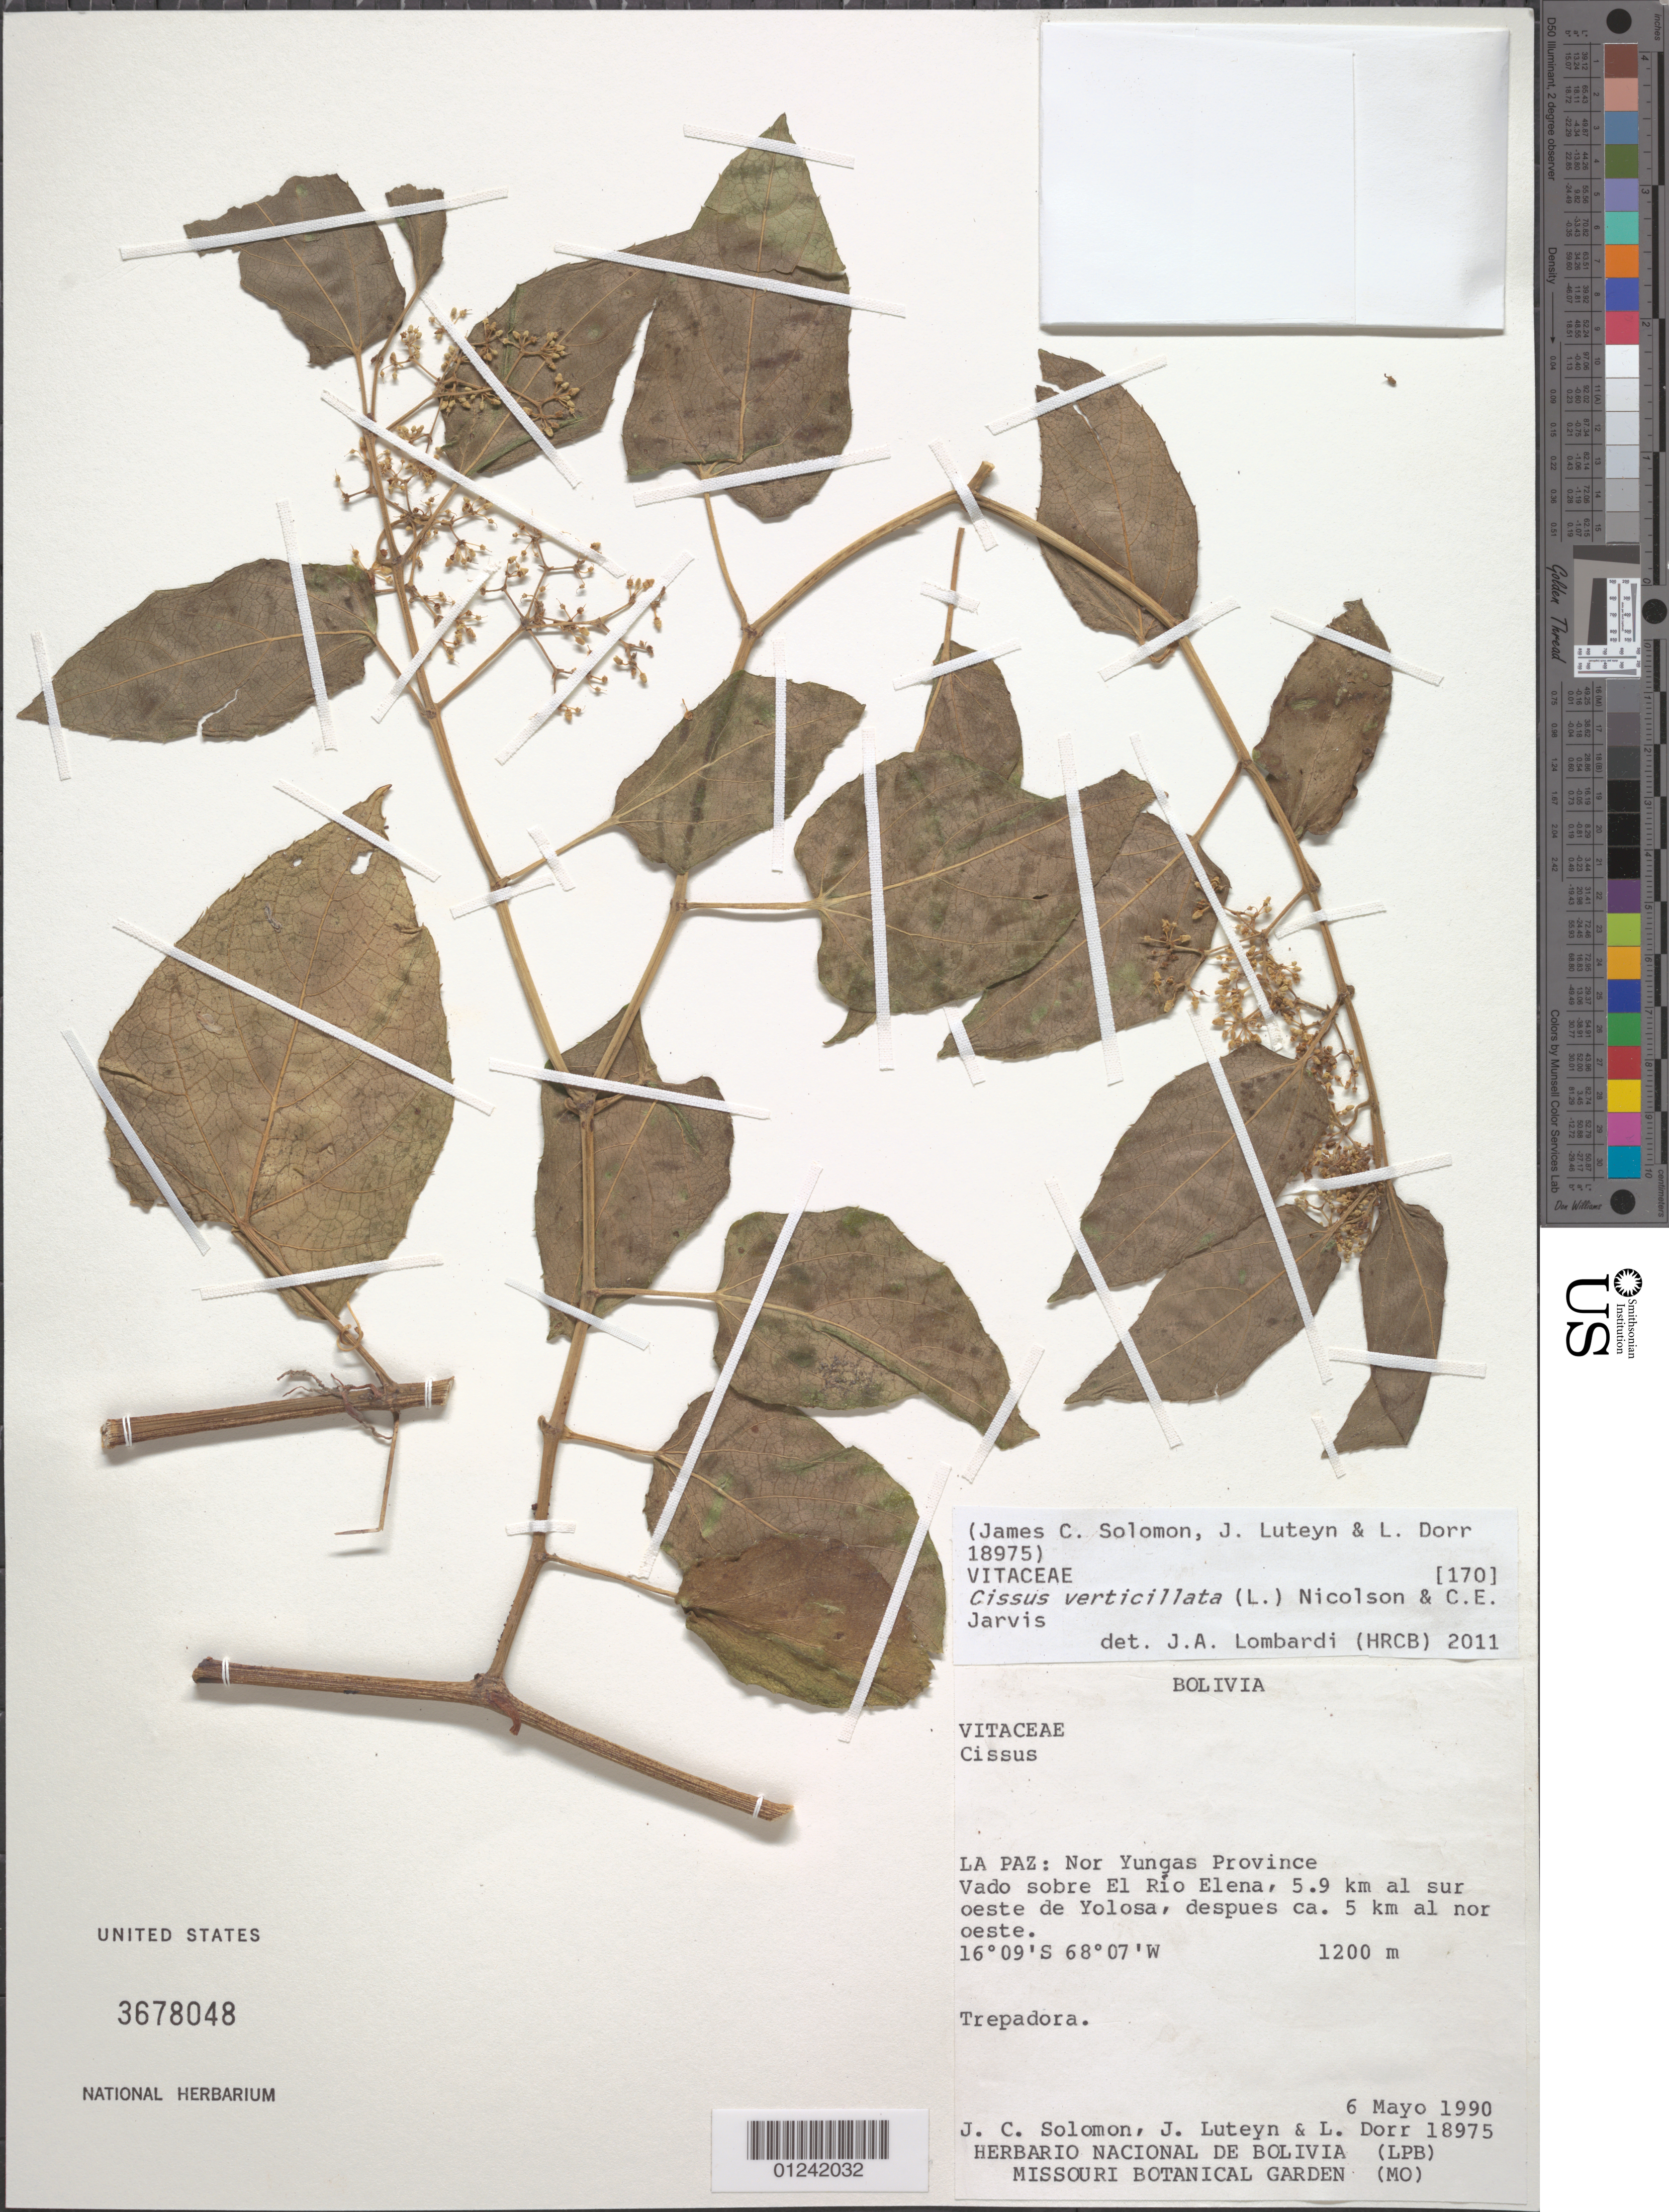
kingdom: Plantae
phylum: Tracheophyta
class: Magnoliopsida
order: Vitales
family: Vitaceae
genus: Cissus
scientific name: Cissus verticillata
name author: (L.) Nicolson & C.E. Jarvis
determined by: Lombardi, Julio A.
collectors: J. C. Solomon, J. L. Luteyn & L. J. Dorr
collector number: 18975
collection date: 1990-05-06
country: Bolivia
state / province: La Páz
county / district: Nor Yungas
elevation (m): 1200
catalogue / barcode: US 3678048